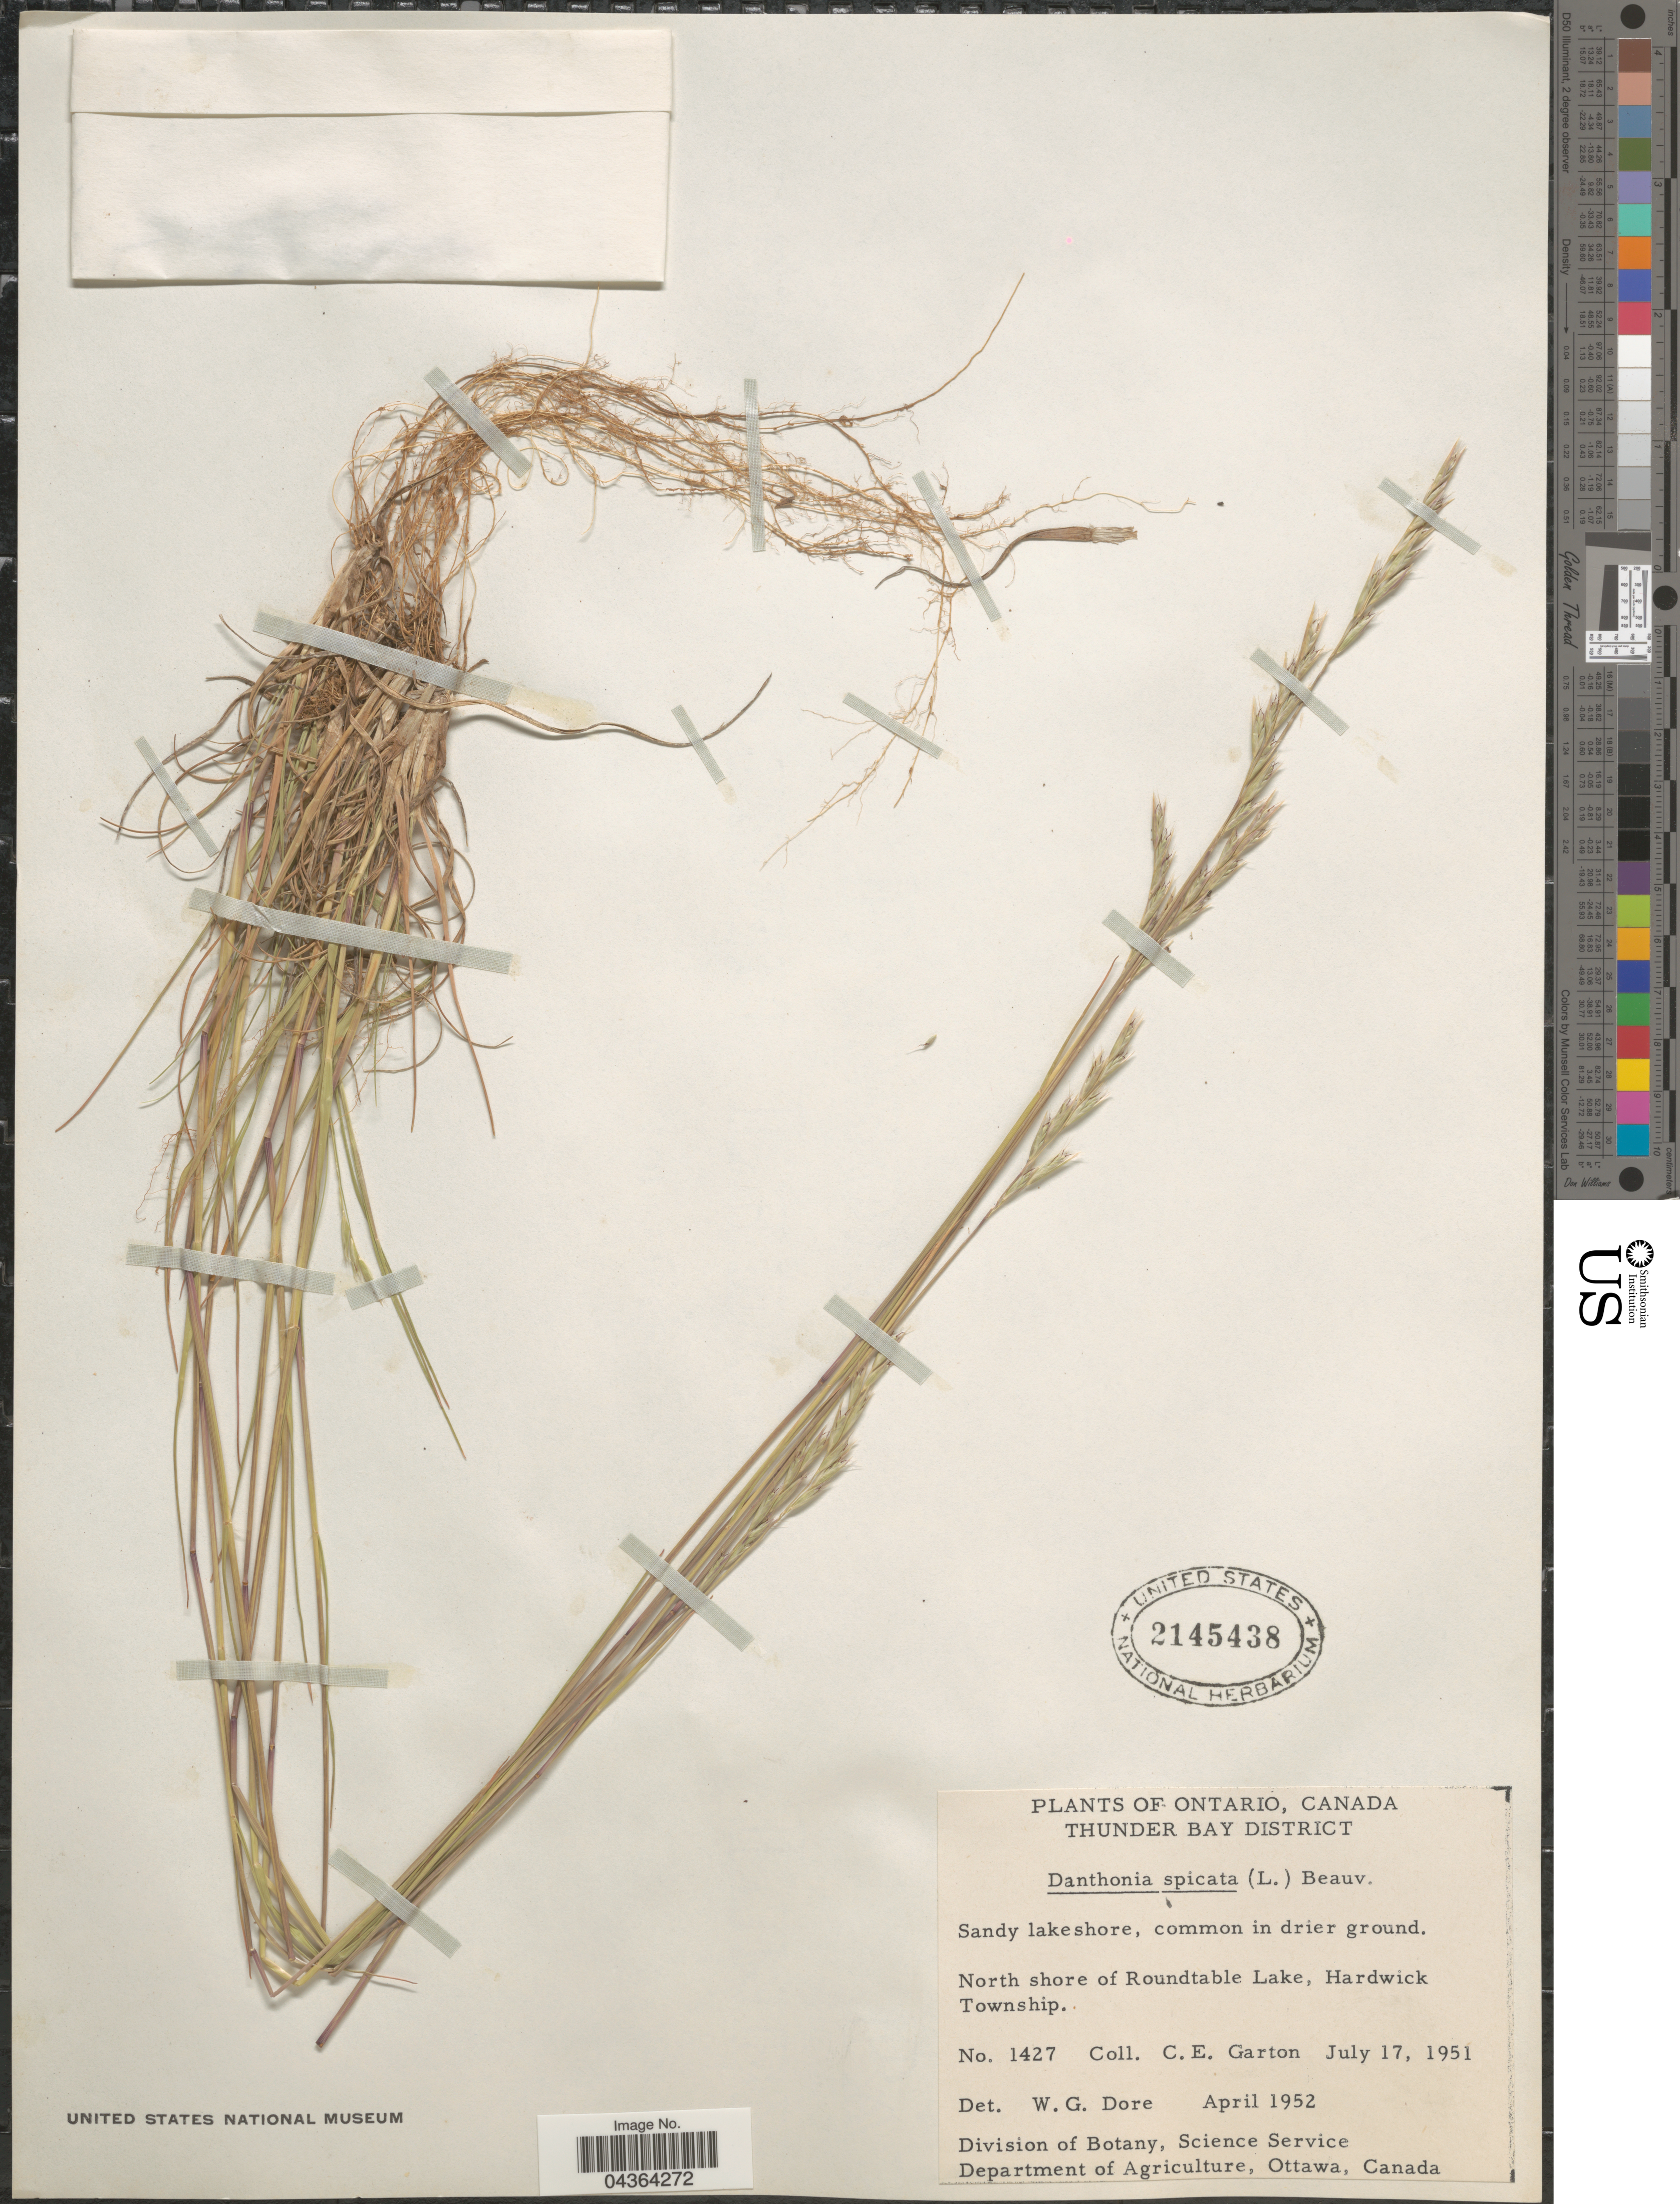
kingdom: Plantae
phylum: Tracheophyta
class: Liliopsida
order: Poales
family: Poaceae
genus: Danthonia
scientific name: Danthonia spicata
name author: (L.) P. Beauv. ex Roem. & Schult.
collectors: C. E. Garton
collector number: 1427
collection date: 1951-07-17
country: Canada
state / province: Ontario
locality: Thunder Bay District. North shore of Roundtable Lake, Hardwick Township.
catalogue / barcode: US 2145438